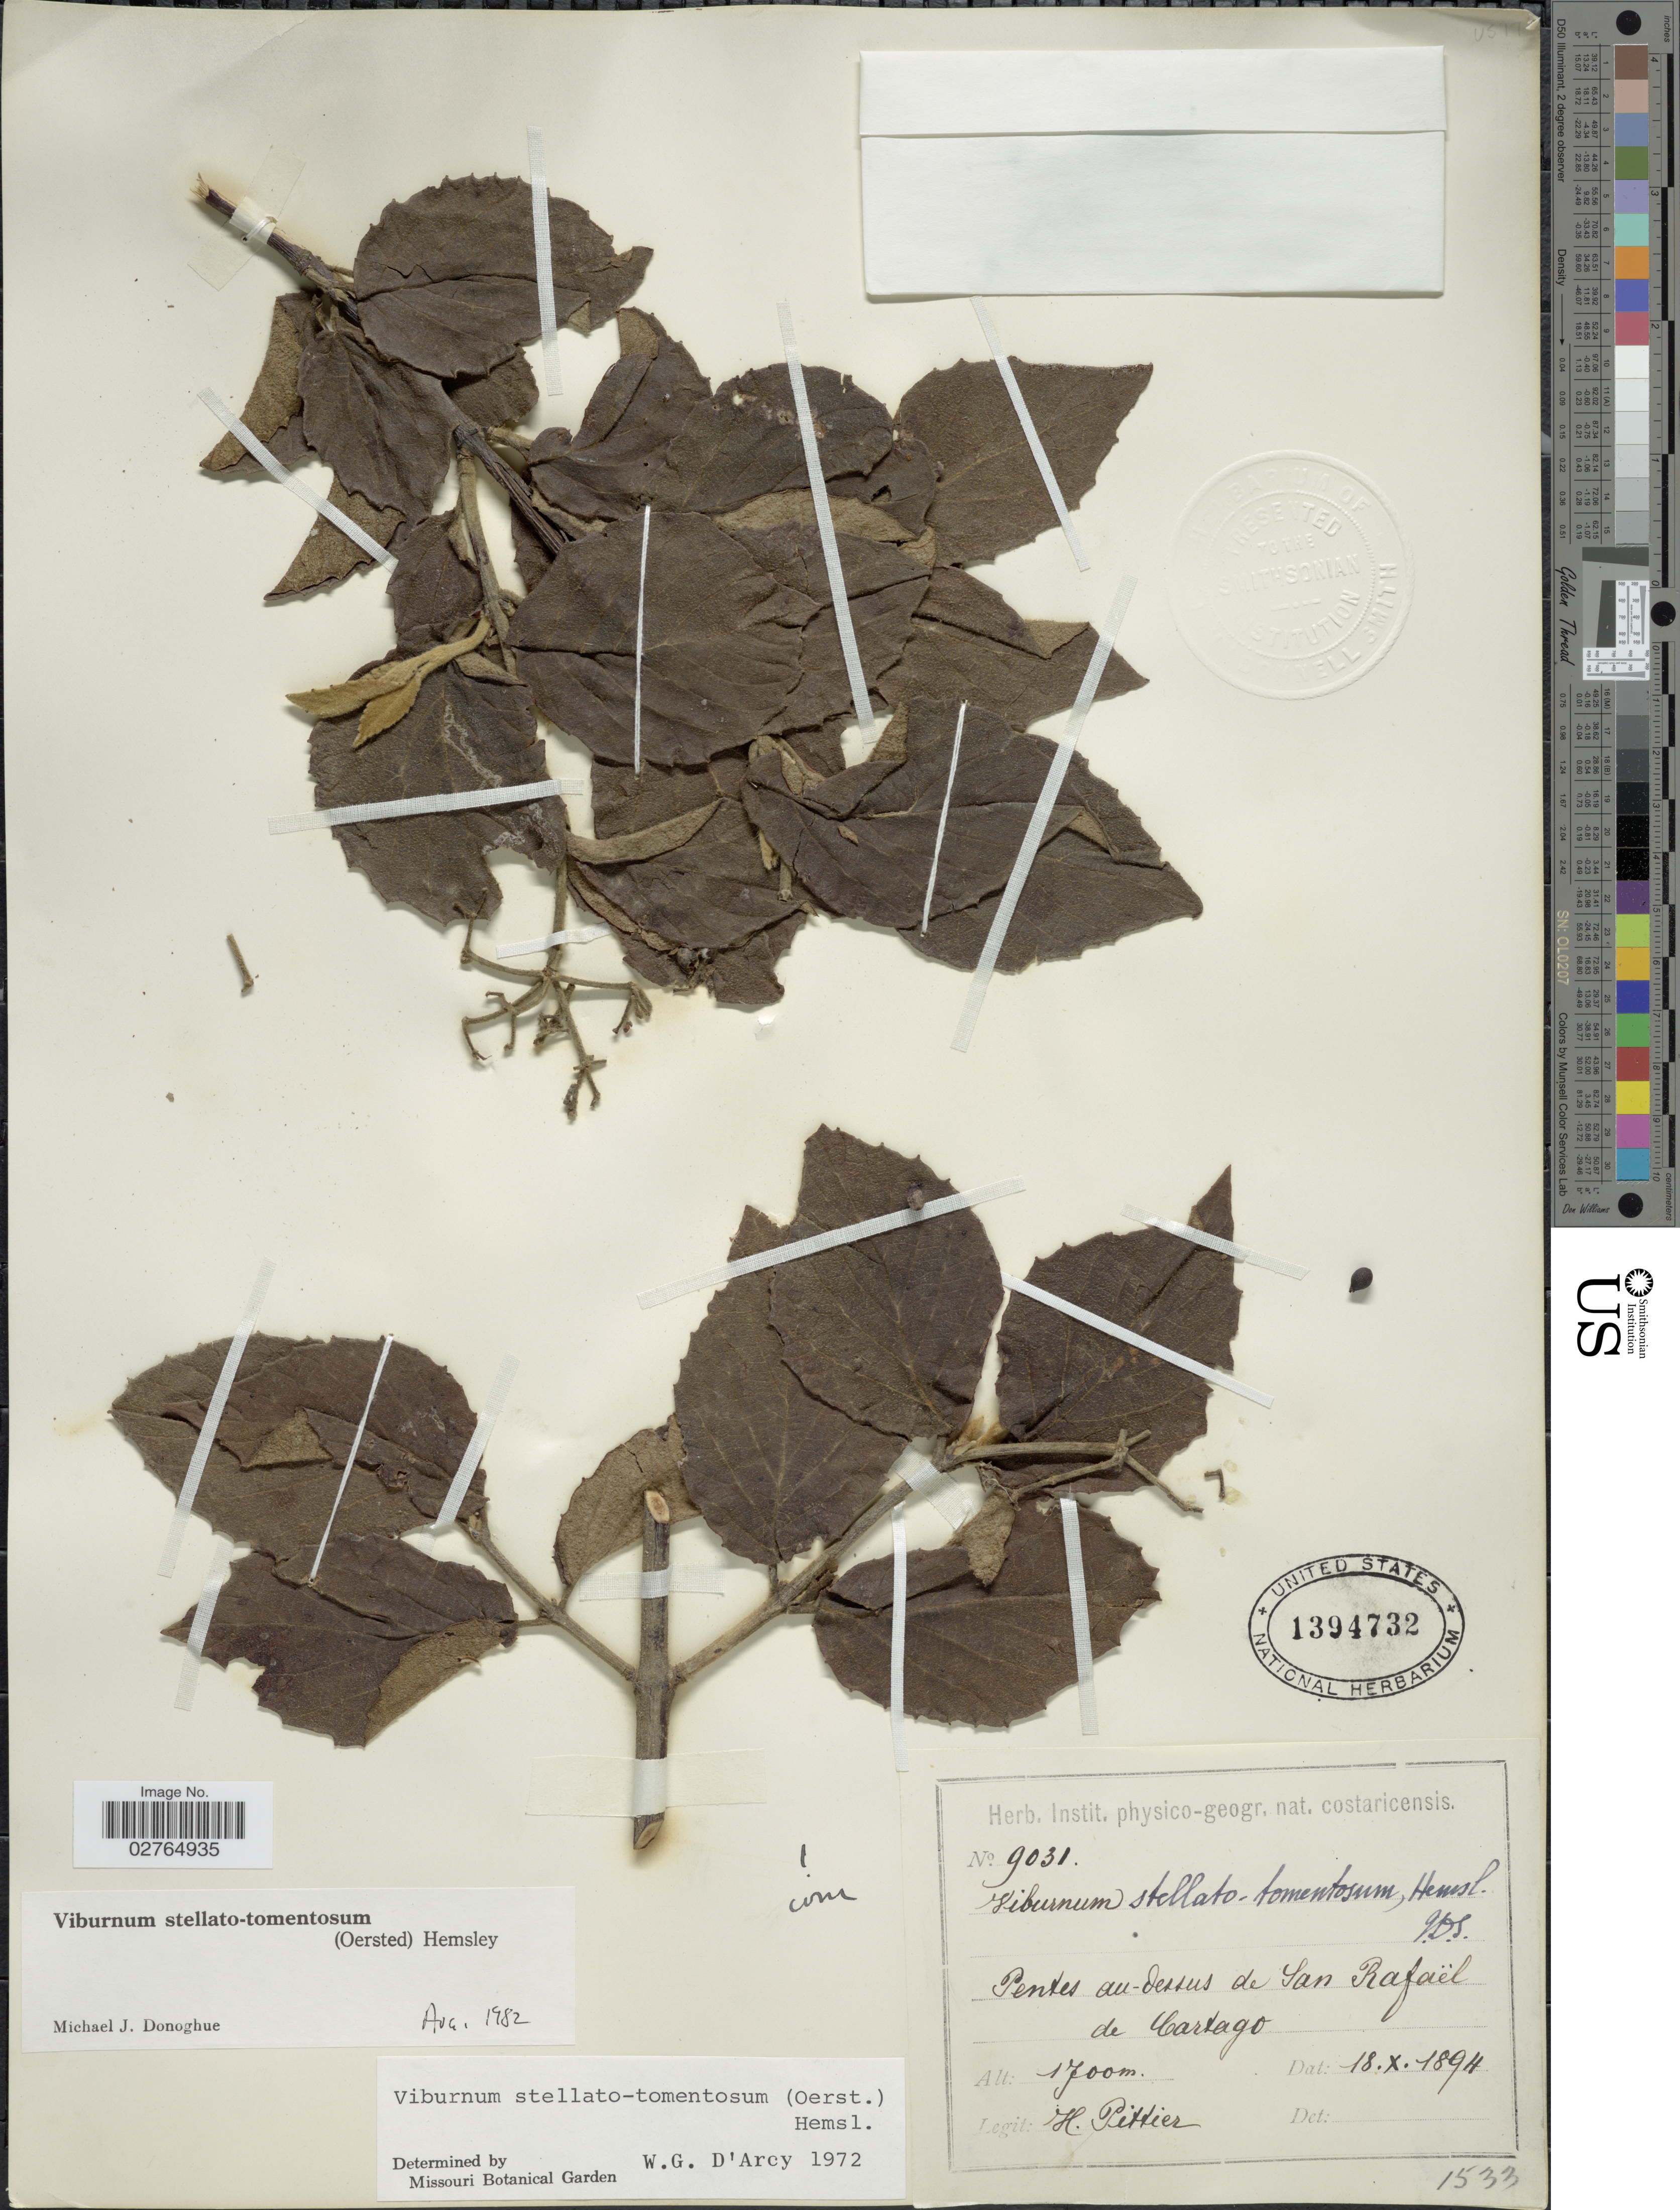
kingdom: Plantae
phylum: Tracheophyta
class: Magnoliopsida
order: Dipsacales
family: Viburnaceae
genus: Viburnum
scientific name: Viburnum stellatotomentosum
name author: (Oerst.) Hemsl.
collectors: H. F. Pittier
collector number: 9031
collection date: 1894-10-18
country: Costa Rica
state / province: Cartago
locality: Pentes au-dessus de San Rafaël de Cartago.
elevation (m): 1700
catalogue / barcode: US 1394732